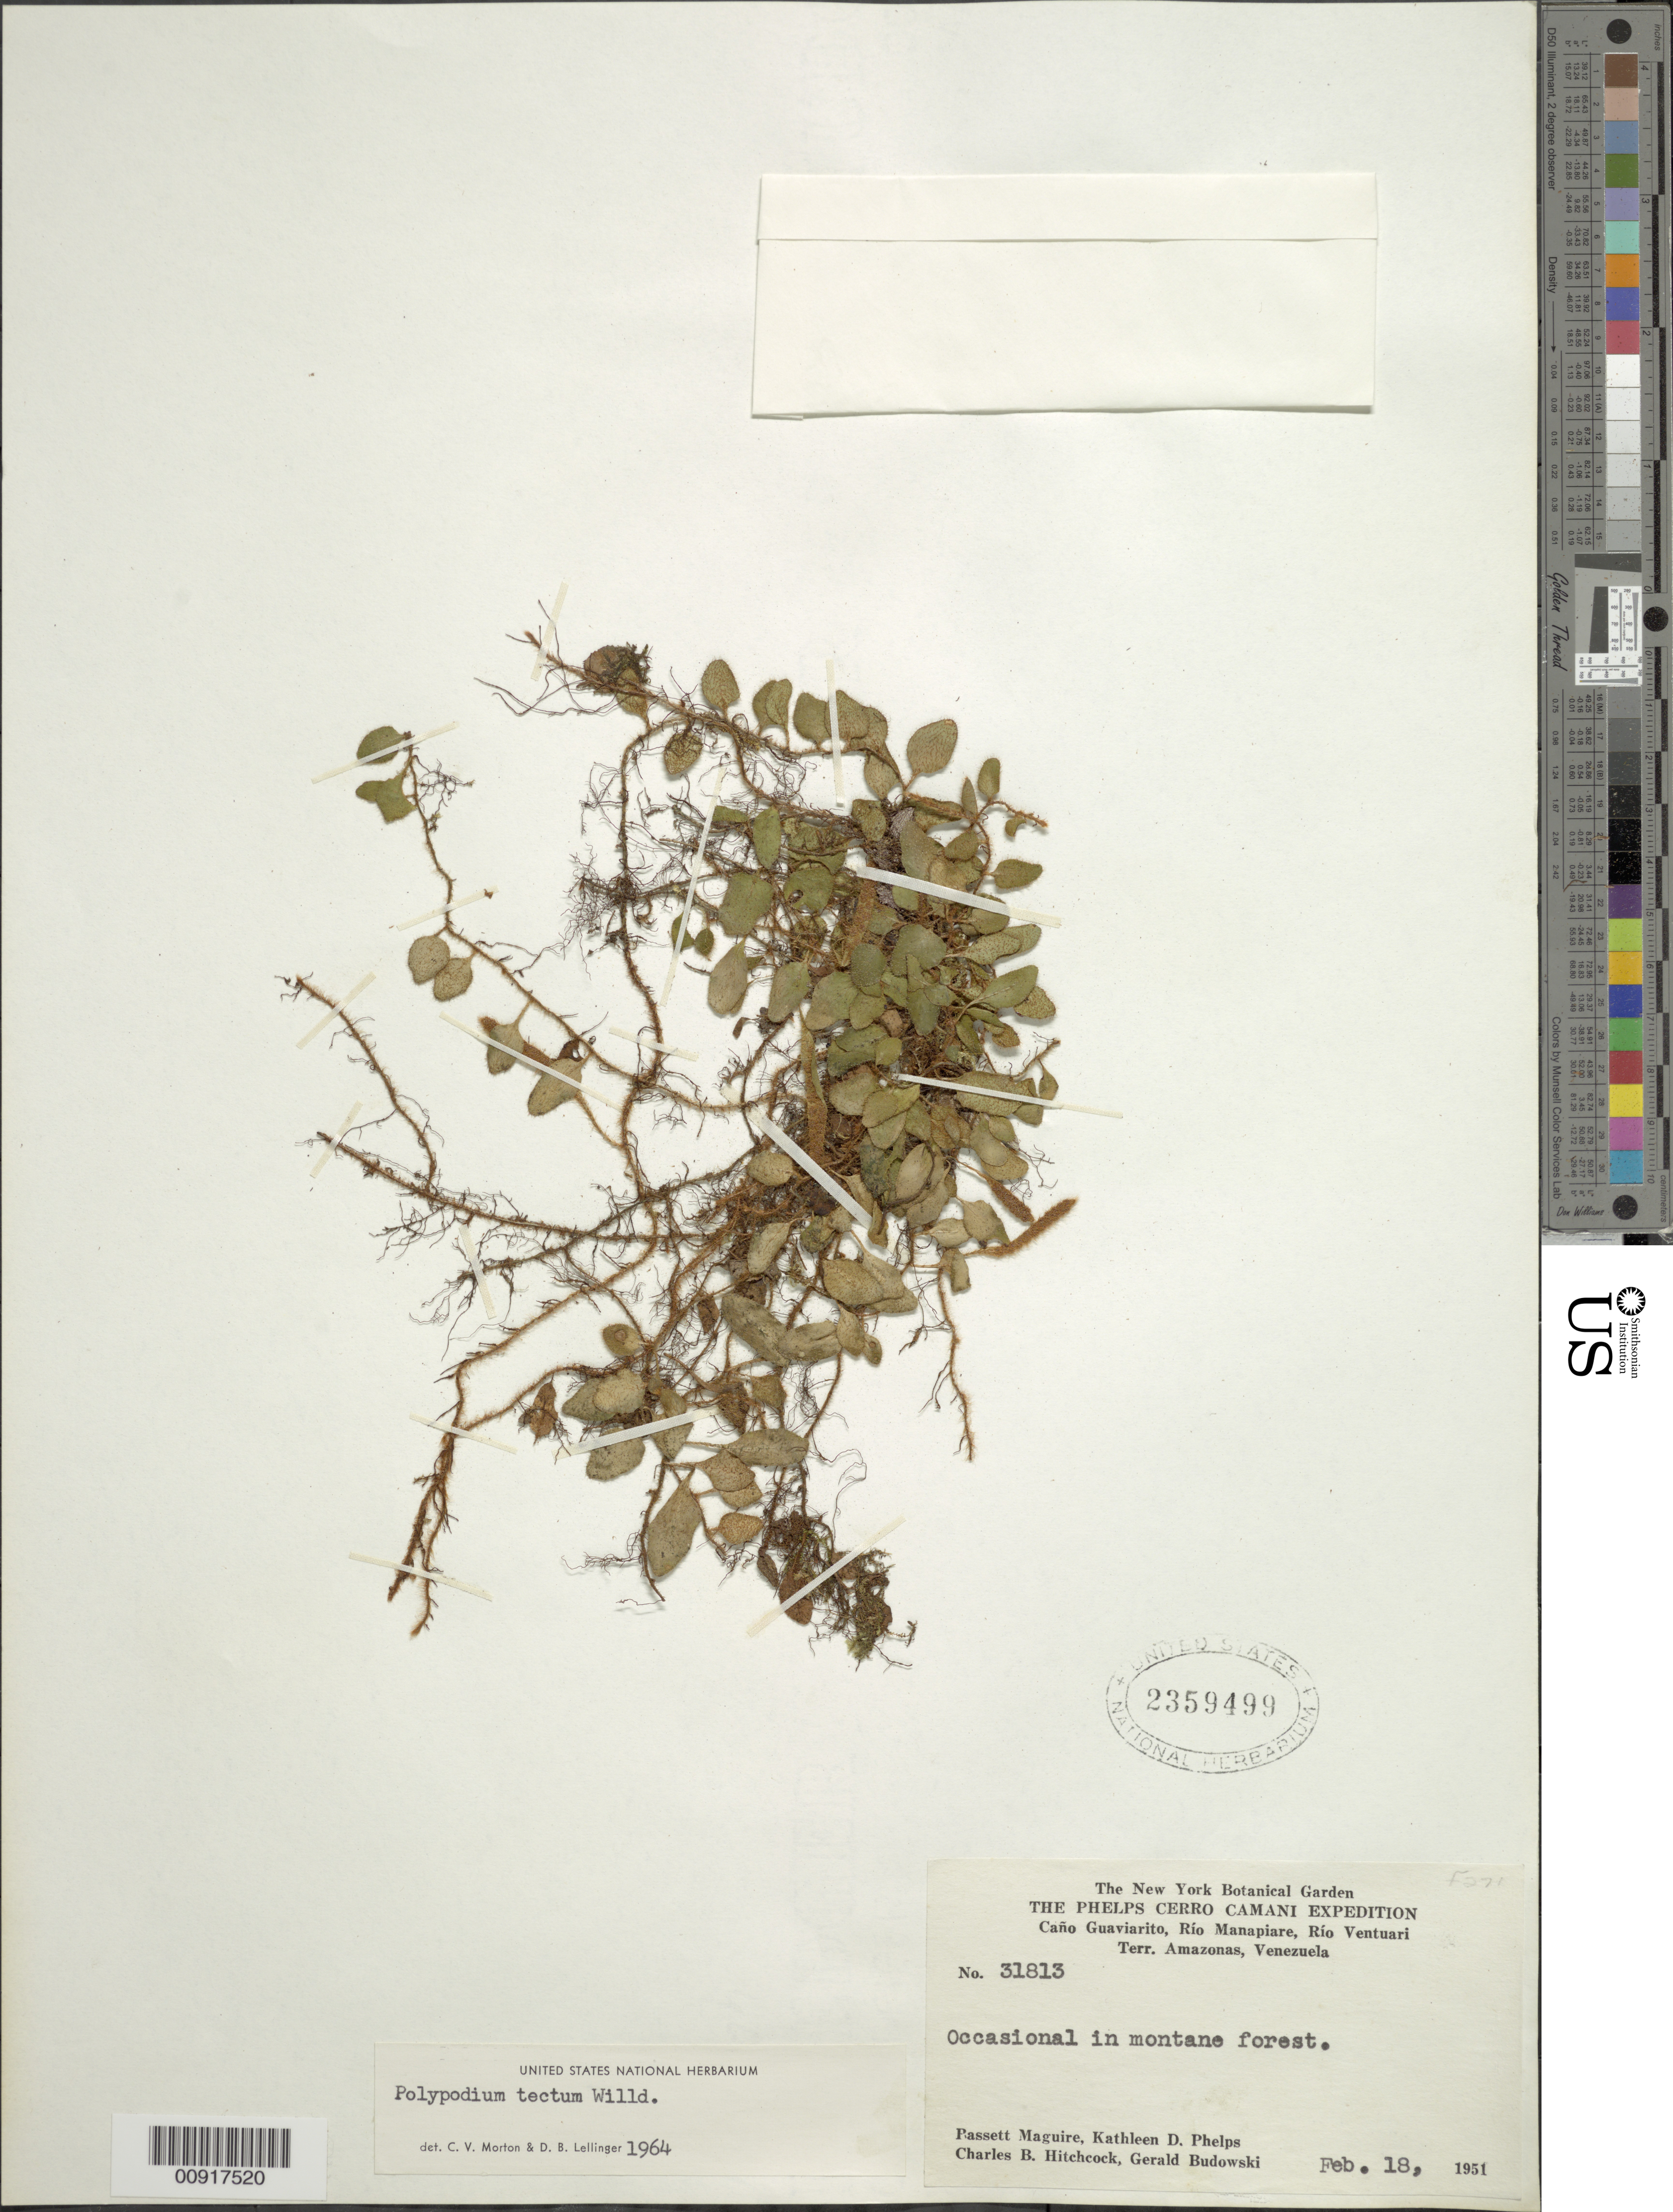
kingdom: Plantae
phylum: Tracheophyta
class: Polypodiopsida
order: Polypodiales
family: Polypodiaceae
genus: Microgramma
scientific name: Microgramma tecta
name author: (Kaulf.) Alston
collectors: B. Maguire, K. D. Phelps, C. B. Hitchcock & G. Budowski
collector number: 31813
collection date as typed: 18-Feb-51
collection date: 1951-02-18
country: Venezuela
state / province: Amazonas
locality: Caño Guaviarito, Río Manapiare, Río Ventuari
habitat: Montane forest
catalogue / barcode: US 2359499